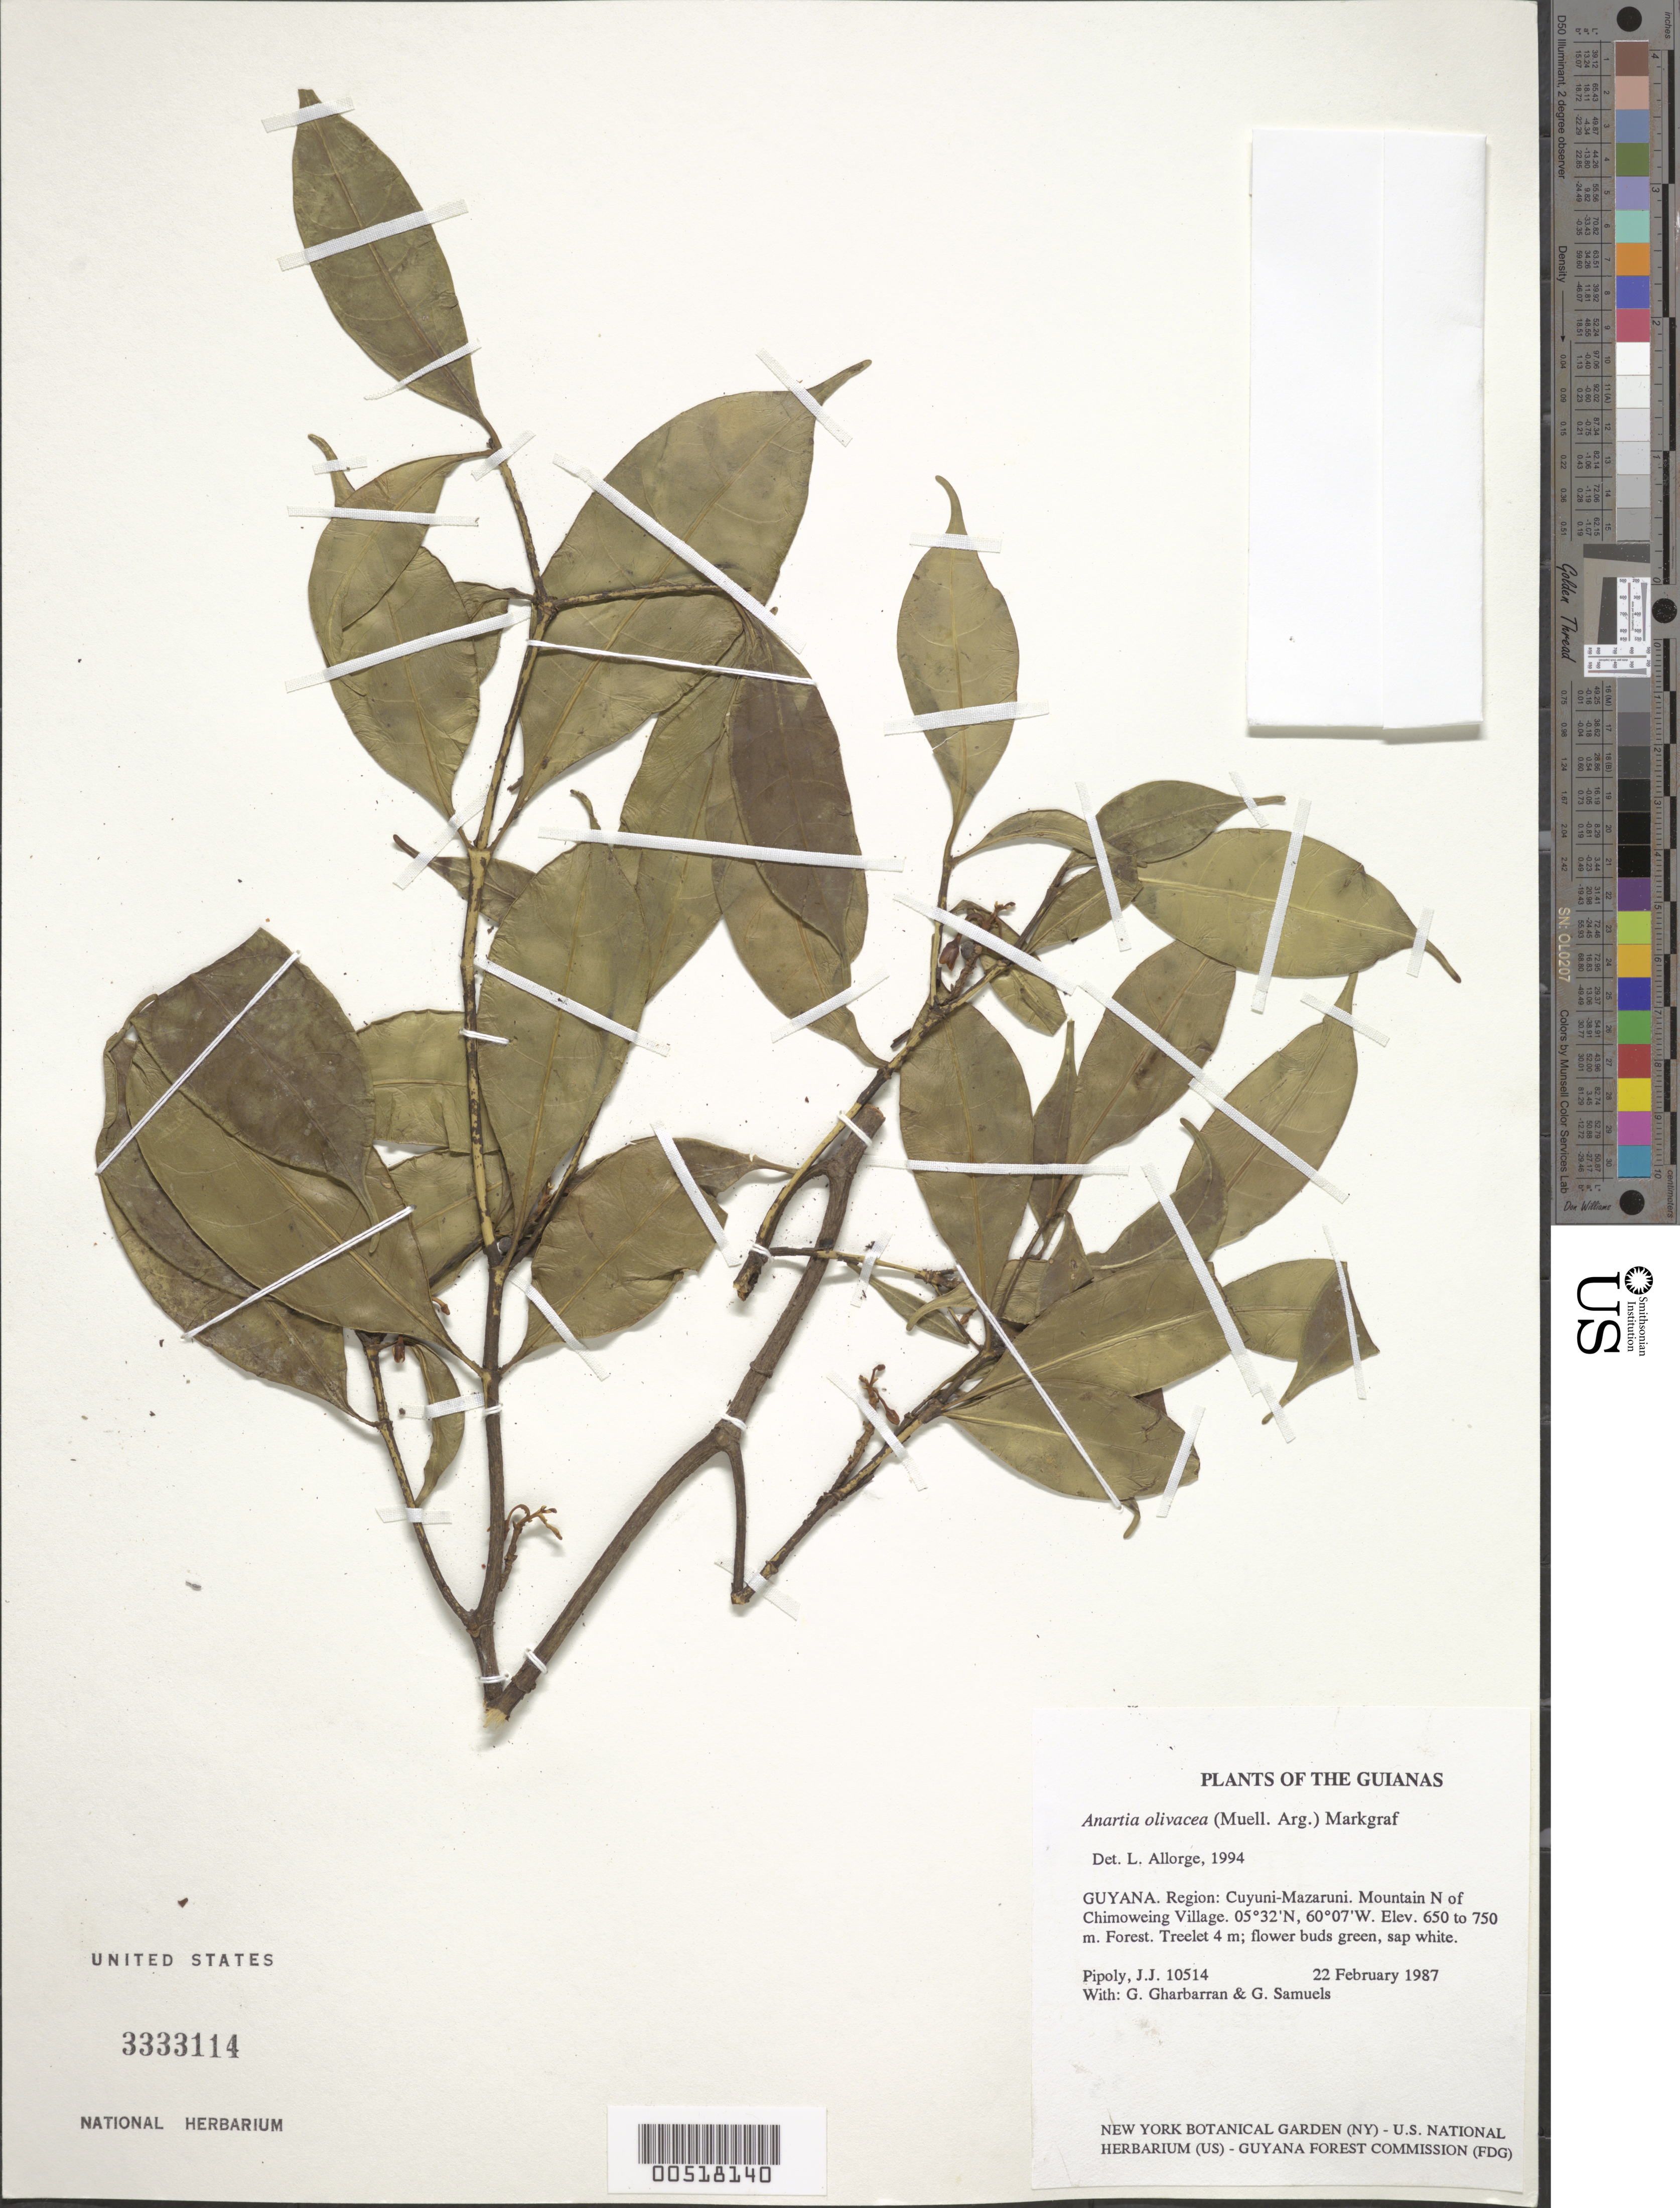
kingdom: Plantae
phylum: Tracheophyta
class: Magnoliopsida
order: Gentianales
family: Apocynaceae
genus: Anartia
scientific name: Anartia olivacea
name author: (Müll. Arg.) Markgr.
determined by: Allorge, L.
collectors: J. J. Pipoly, G. Gharbarran & G. Samuels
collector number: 10514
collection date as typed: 22 February 1987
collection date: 1987-02-22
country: Guyana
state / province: Cuyuni-Mazaruni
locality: Mountain N of Chinoweing Village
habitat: Forest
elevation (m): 650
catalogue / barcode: US 3333114